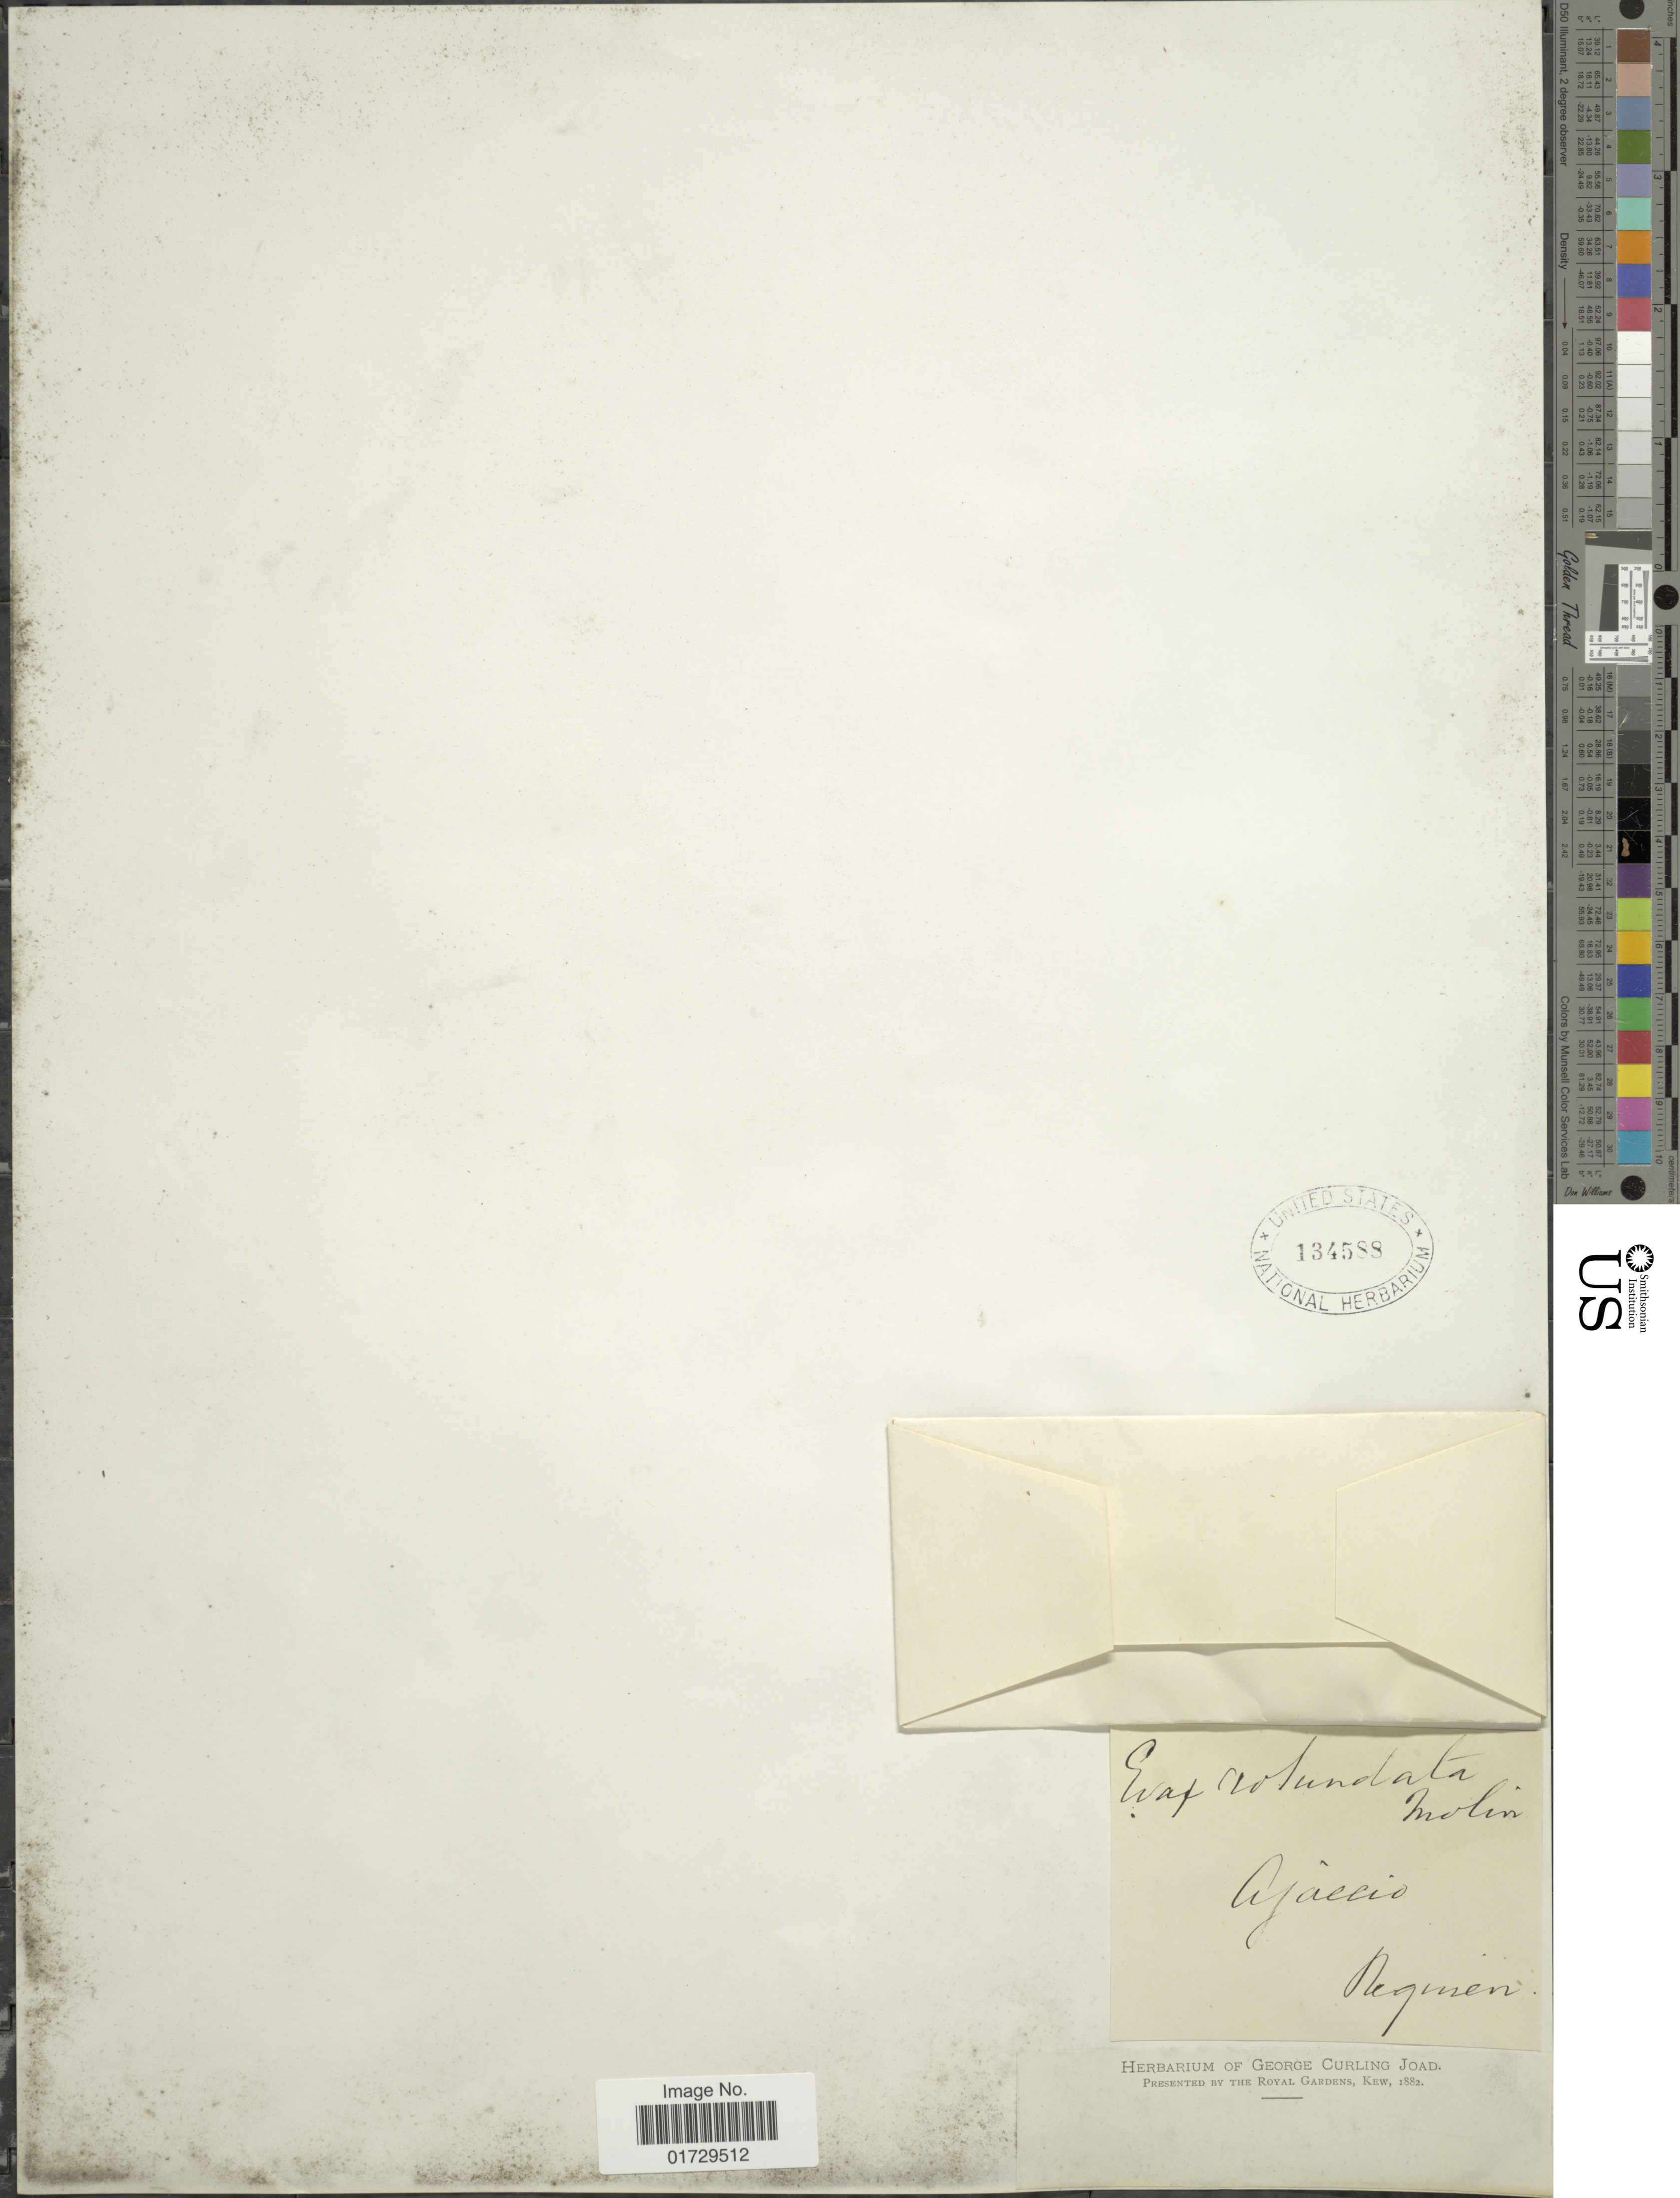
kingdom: Plantae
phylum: Tracheophyta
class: Magnoliopsida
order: Asterales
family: Asteraceae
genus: Filago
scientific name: Filago rotundata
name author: Moench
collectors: Negmen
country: France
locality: Ajaccio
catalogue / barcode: US 134588